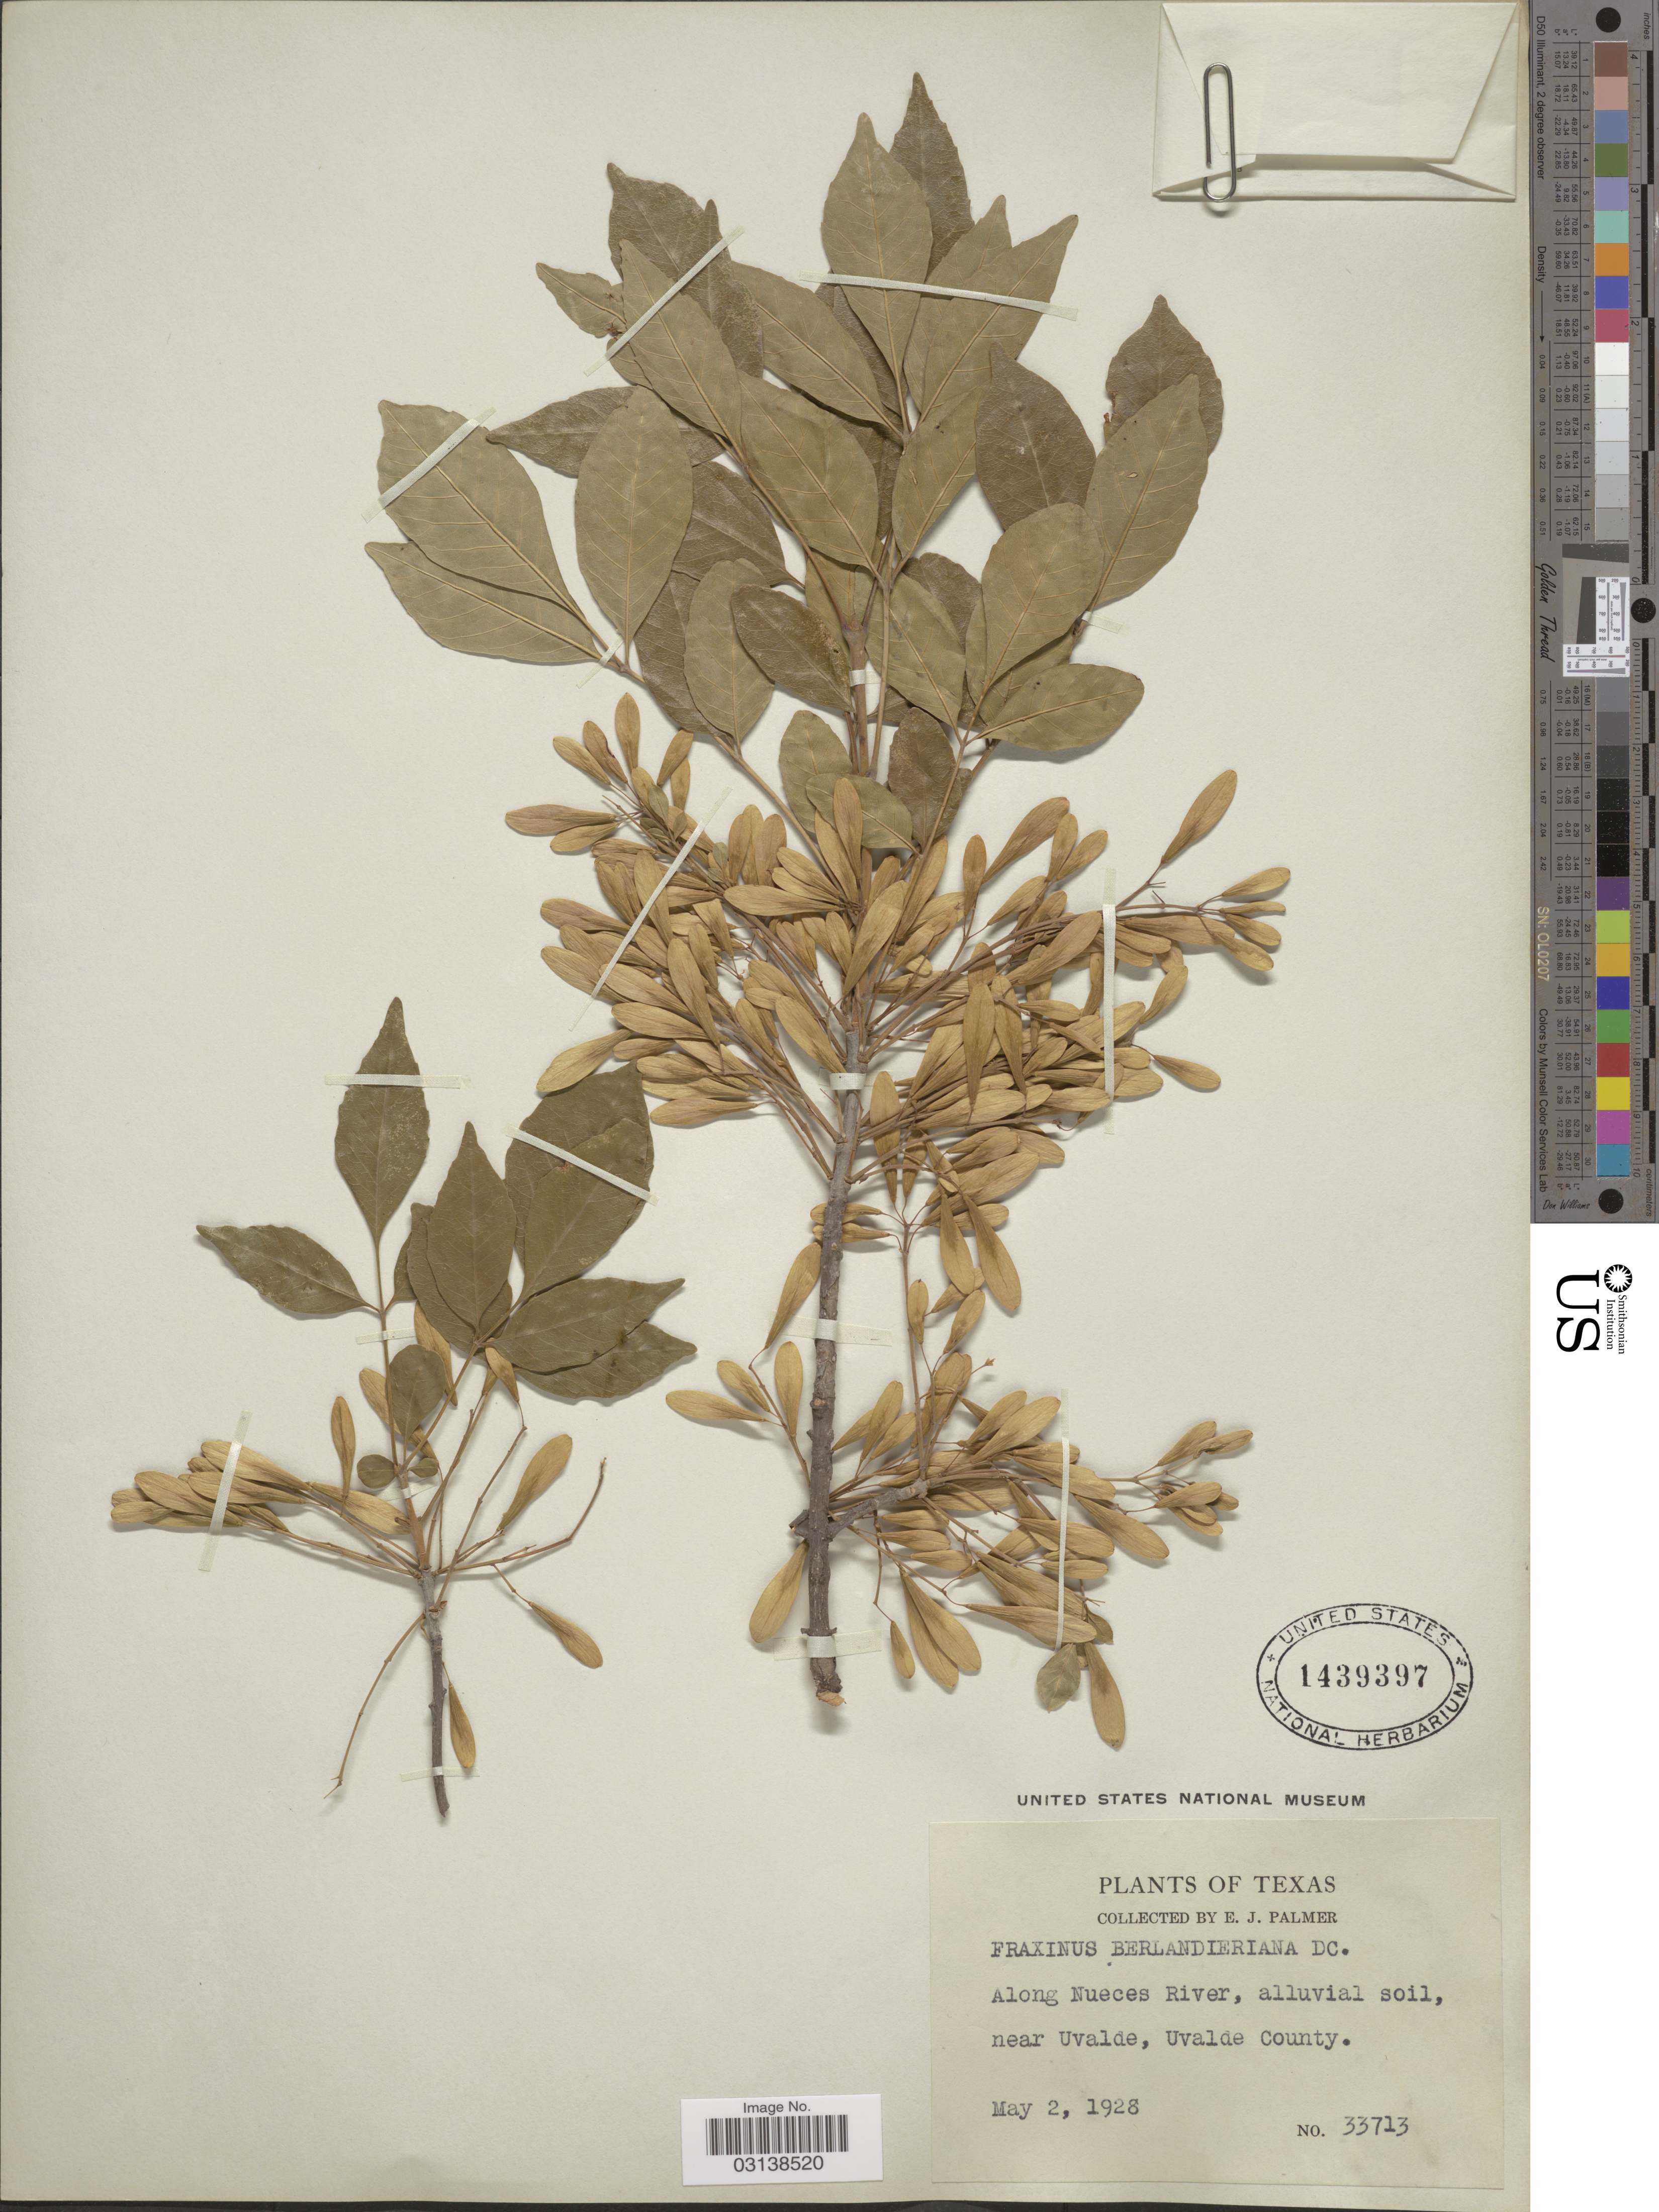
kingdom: Plantae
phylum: Tracheophyta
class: Magnoliopsida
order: Lamiales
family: Oleaceae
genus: Fraxinus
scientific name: Fraxinus berlandieriana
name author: A. DC.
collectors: E. J. Palmer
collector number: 33713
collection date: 1928-05-02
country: United States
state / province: Texas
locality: Along Nueces River, alluvial soil, near Uvalde, Uvalde County.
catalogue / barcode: US 1439397